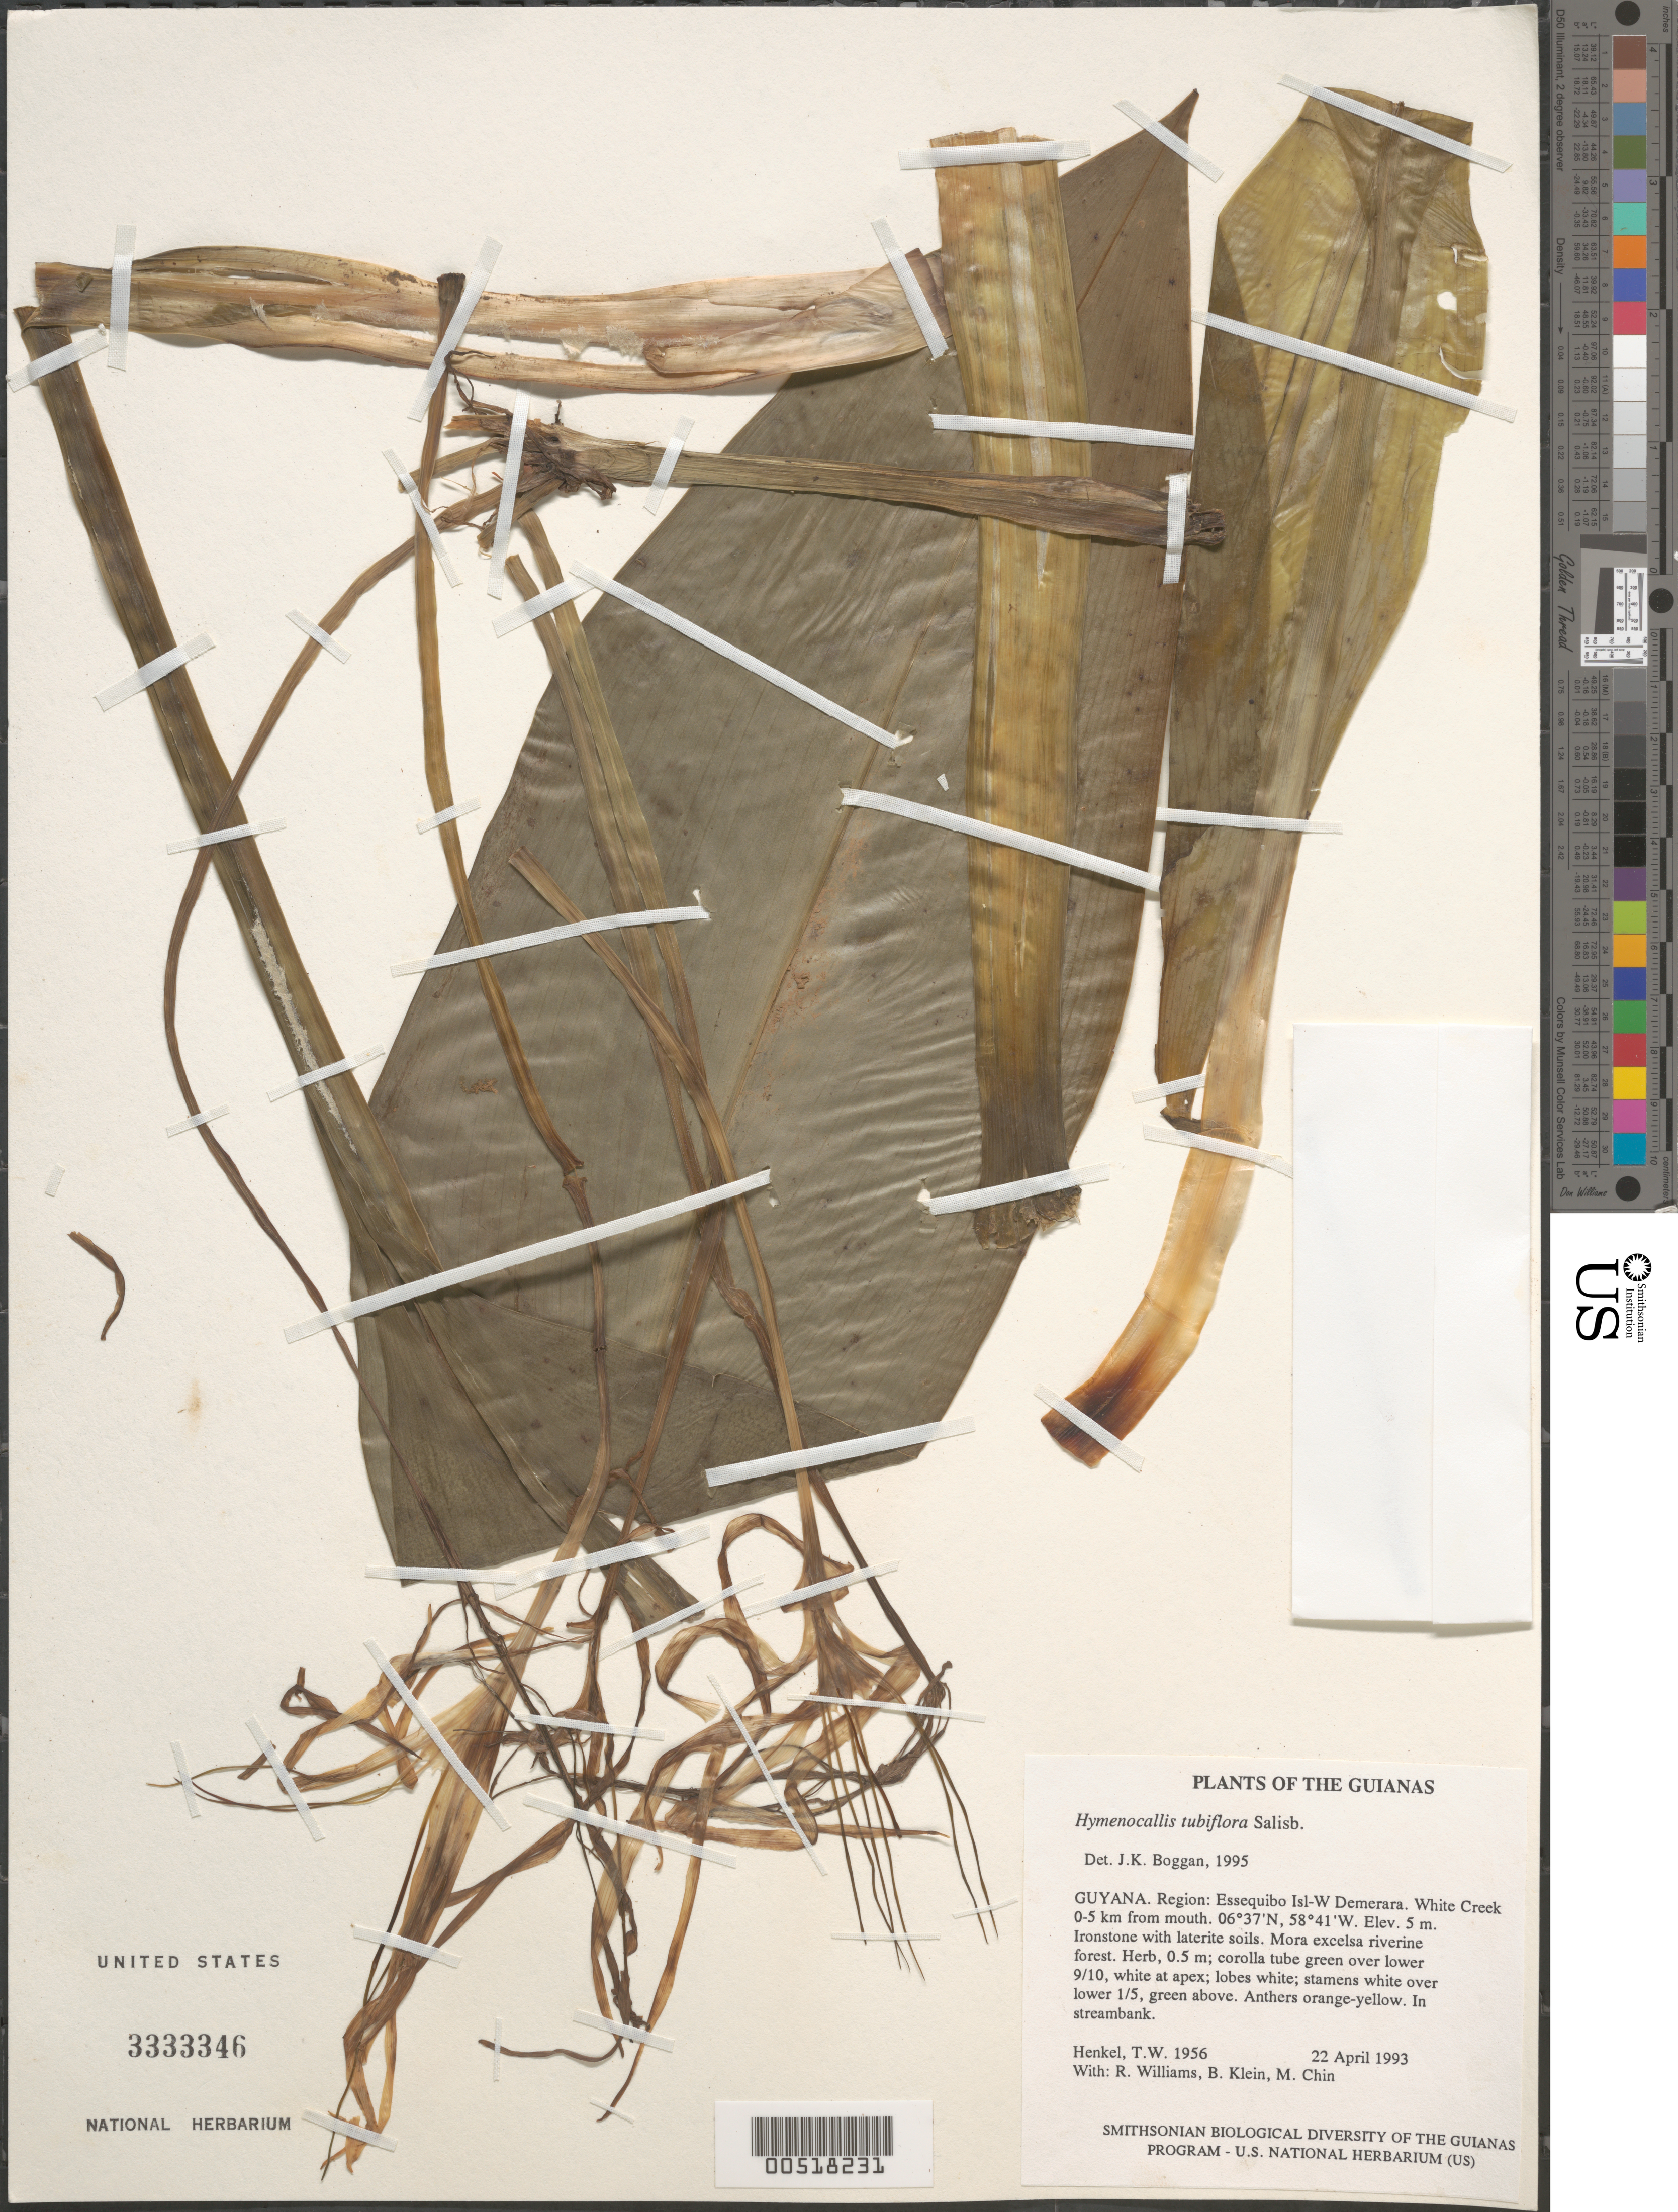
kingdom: Plantae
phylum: Tracheophyta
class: Liliopsida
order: Asparagales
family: Amaryllidaceae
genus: Hymenocallis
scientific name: Hymenocallis tubiflora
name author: Salisb.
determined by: Boggan, J. K., (US), NMNH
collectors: T. Henkel, R. Williams, B. Klein & M. Chin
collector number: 1956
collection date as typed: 22 April 1993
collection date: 1993-04-22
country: Guyana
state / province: Essequibo Isl-W. Demerara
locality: White Creek 0-5 km from mouth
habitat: Ironstone with laterite soils. Mora excelsa riverine forest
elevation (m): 5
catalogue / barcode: US 3333346